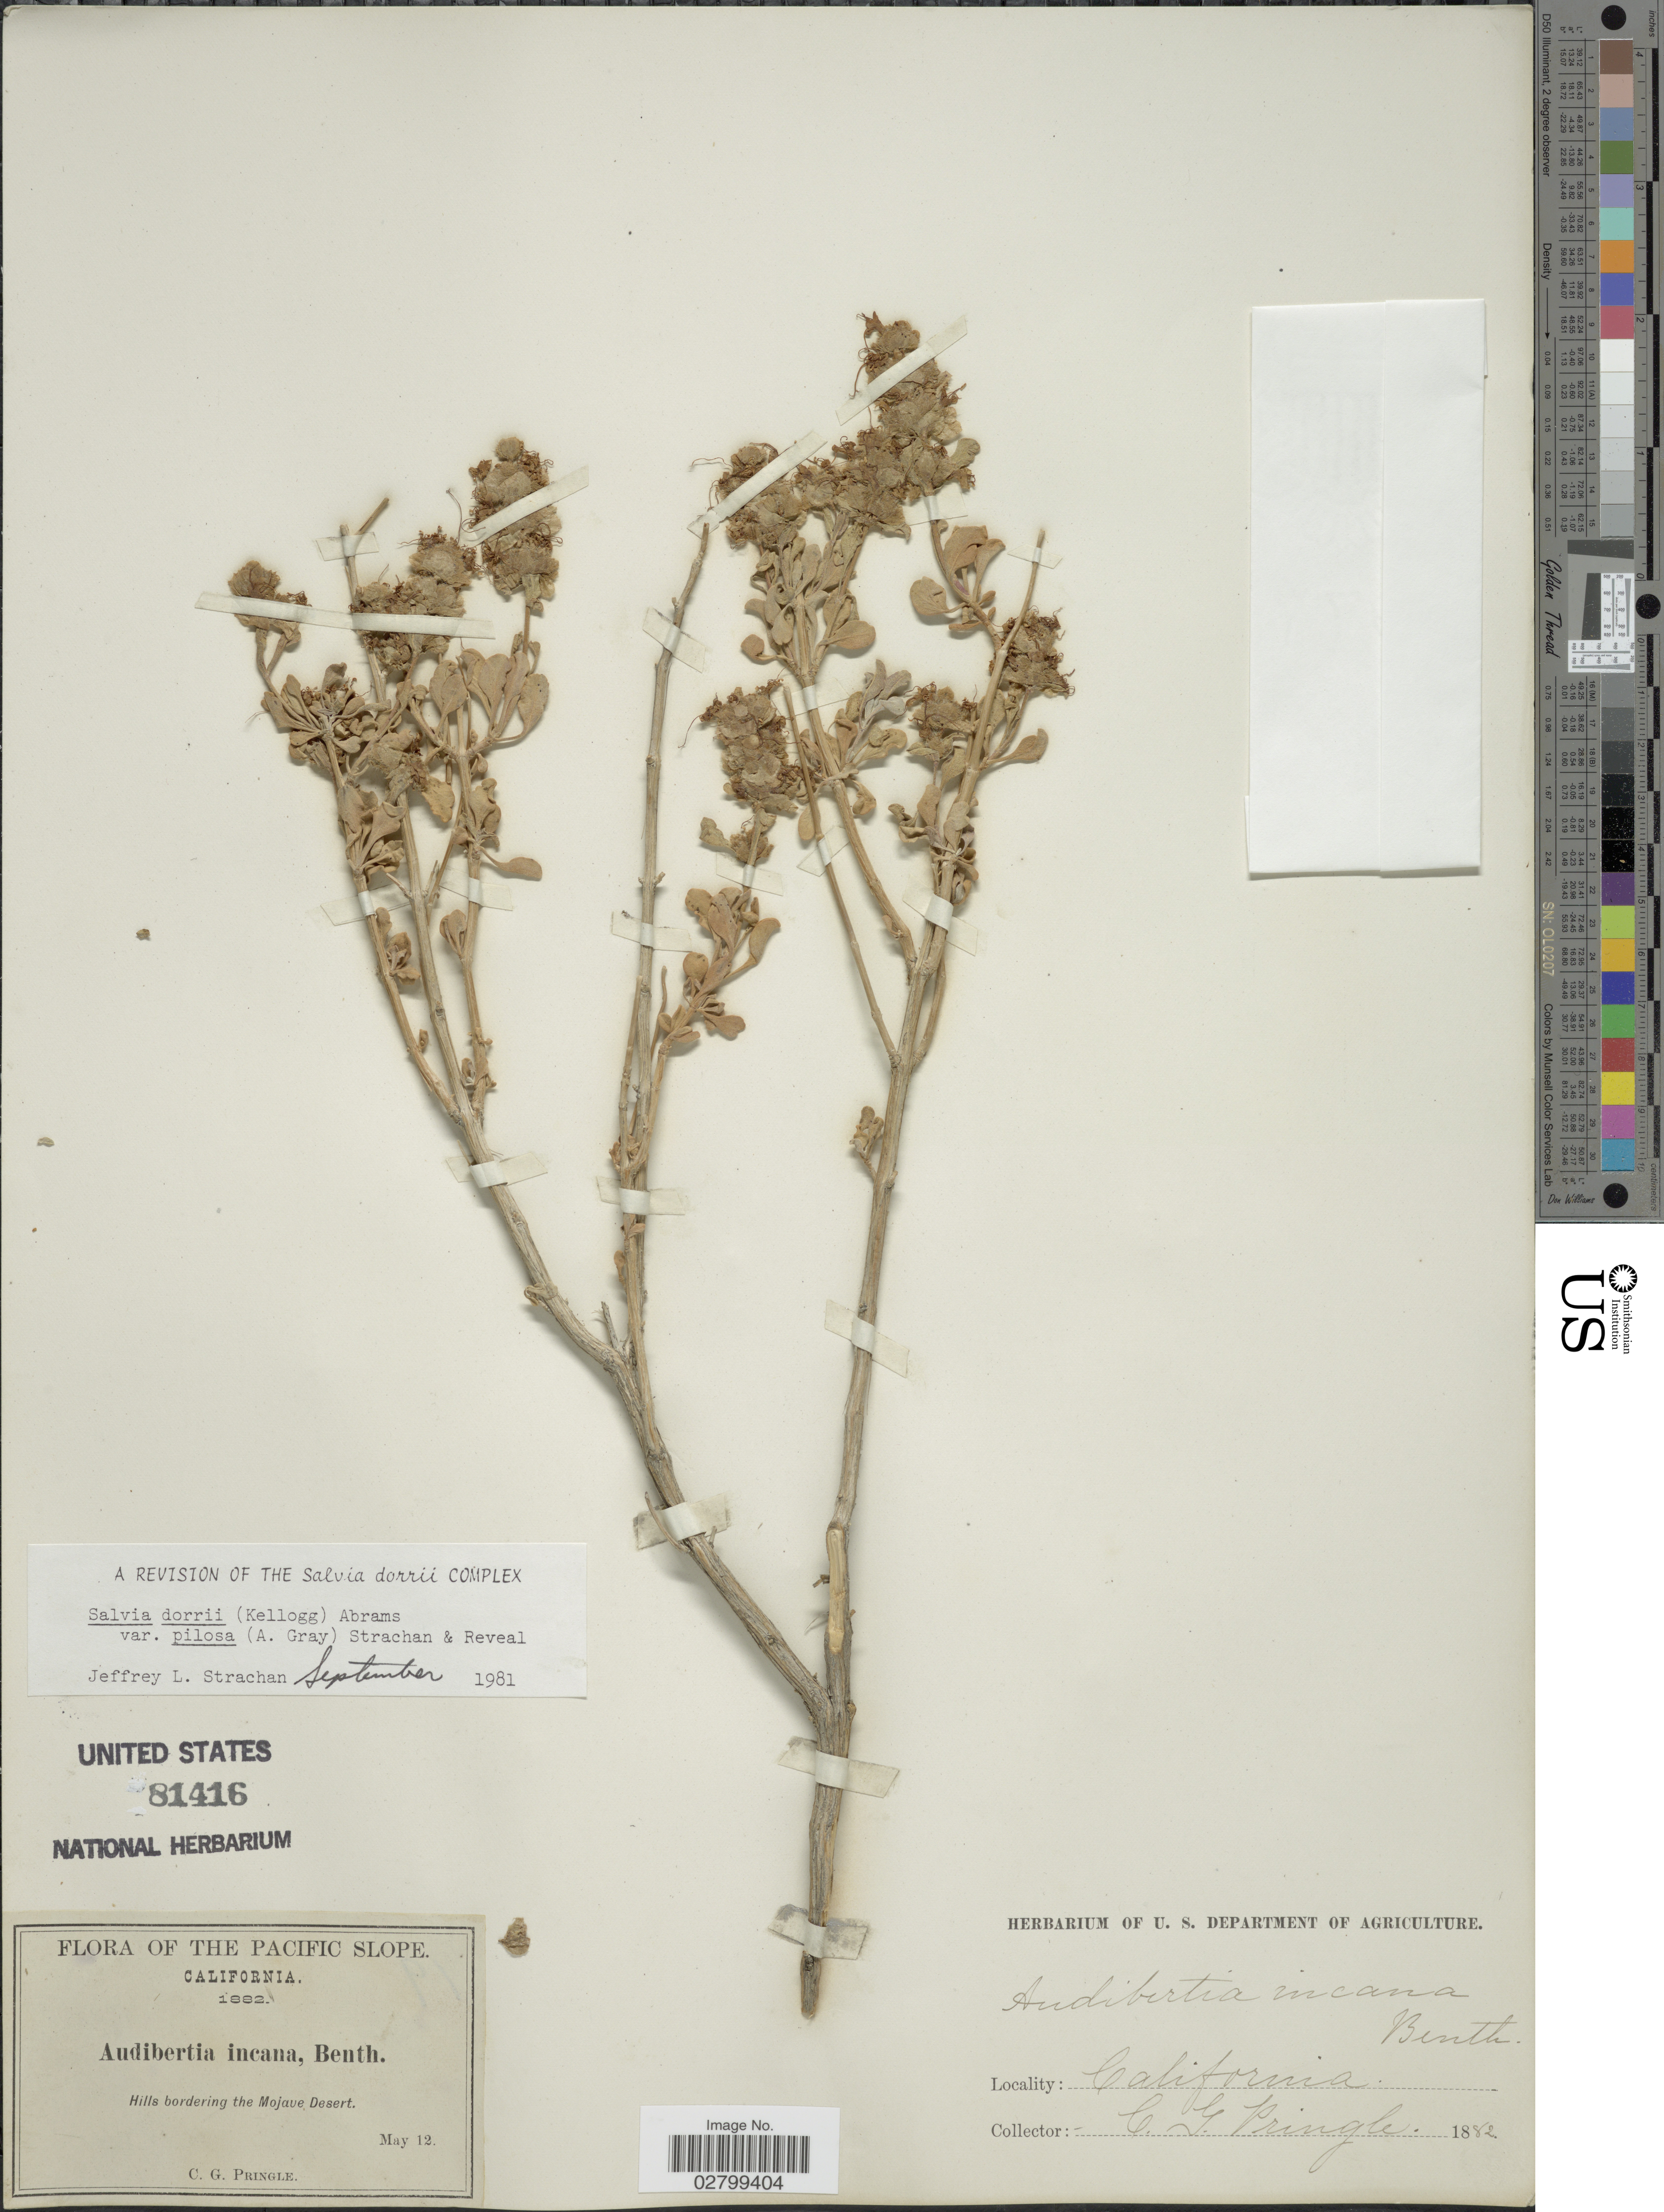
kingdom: Plantae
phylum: Tracheophyta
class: Magnoliopsida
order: Lamiales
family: Lamiaceae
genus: Salvia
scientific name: Salvia dorrii var. pilosa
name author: (A. Gray) Strachan & Reveal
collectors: C. G. Pringle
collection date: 1882-05-12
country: United States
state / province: California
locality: Pacific Slope. Hills bordering the Mojave, Desert.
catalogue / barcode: US 81416